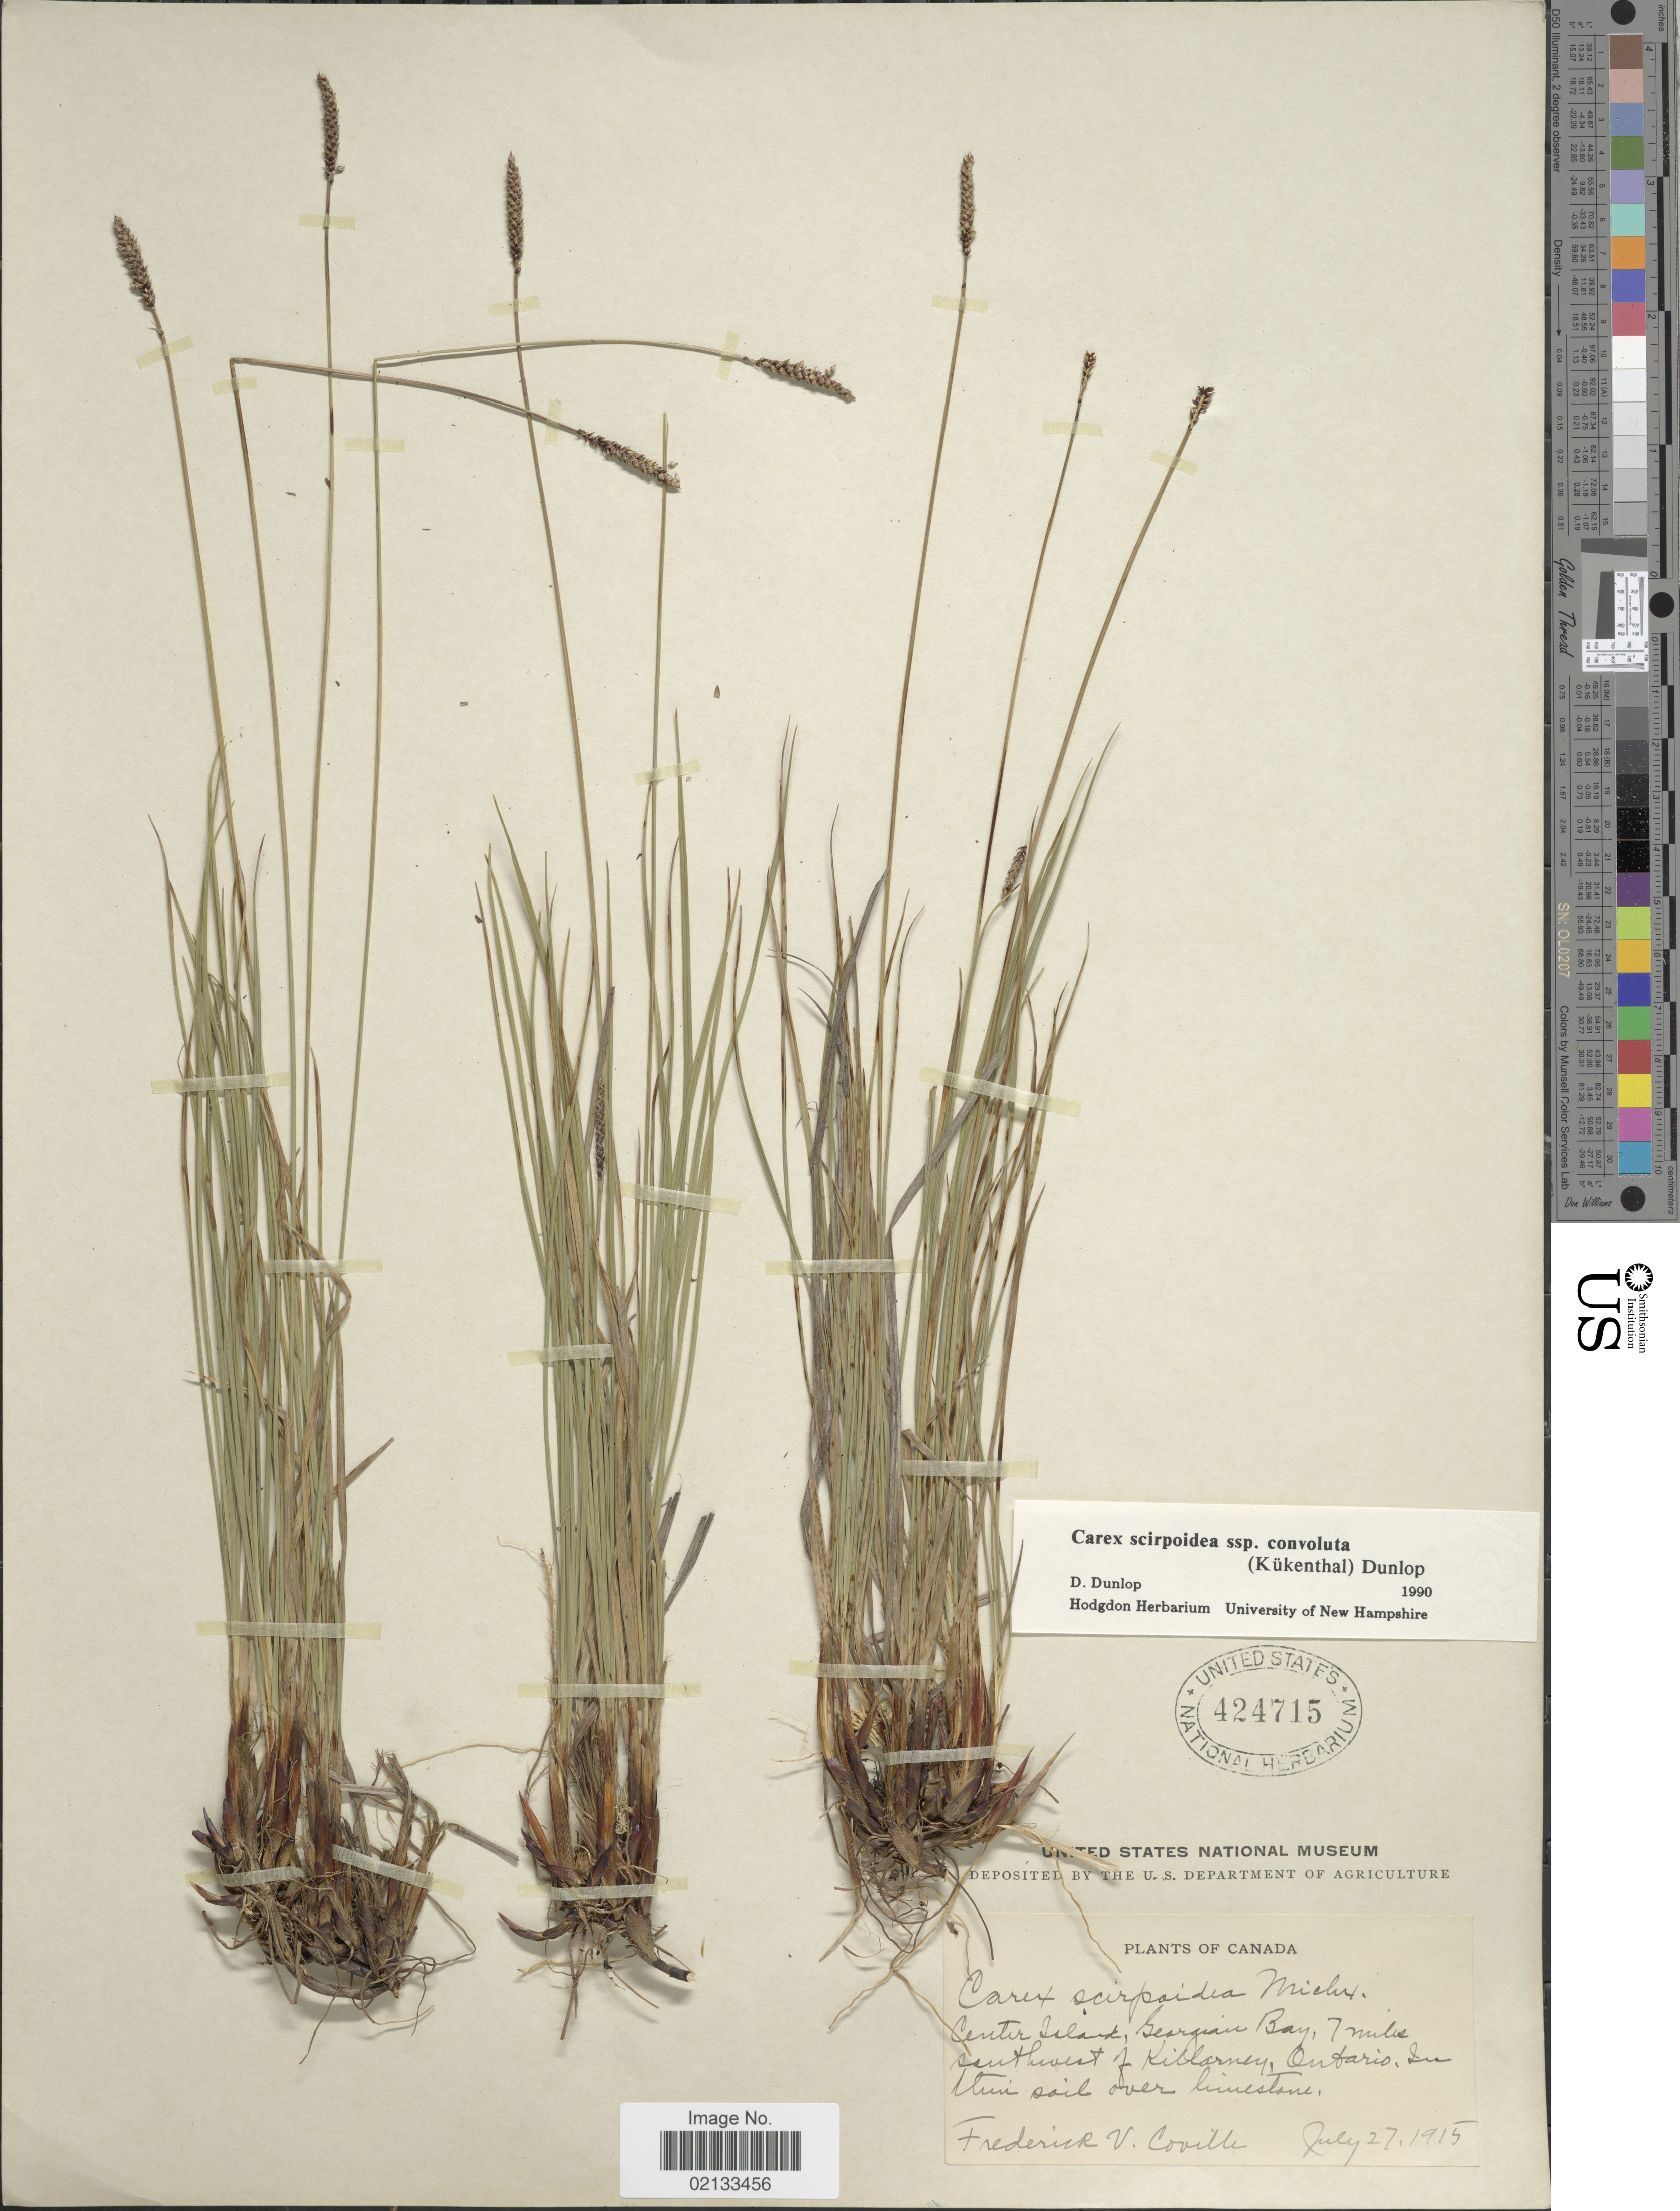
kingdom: Plantae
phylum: Tracheophyta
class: Liliopsida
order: Poales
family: Cyperaceae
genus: Carex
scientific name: Carex scirpoidea subsp. convoluta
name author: (Kük.) Dunlop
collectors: F. V. Coville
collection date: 1915-07-27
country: Canada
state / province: Ontario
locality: Center Island, Georgian Bay, 7 miles southwest of Killorney. In thin soil over limestone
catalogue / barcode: US 424715